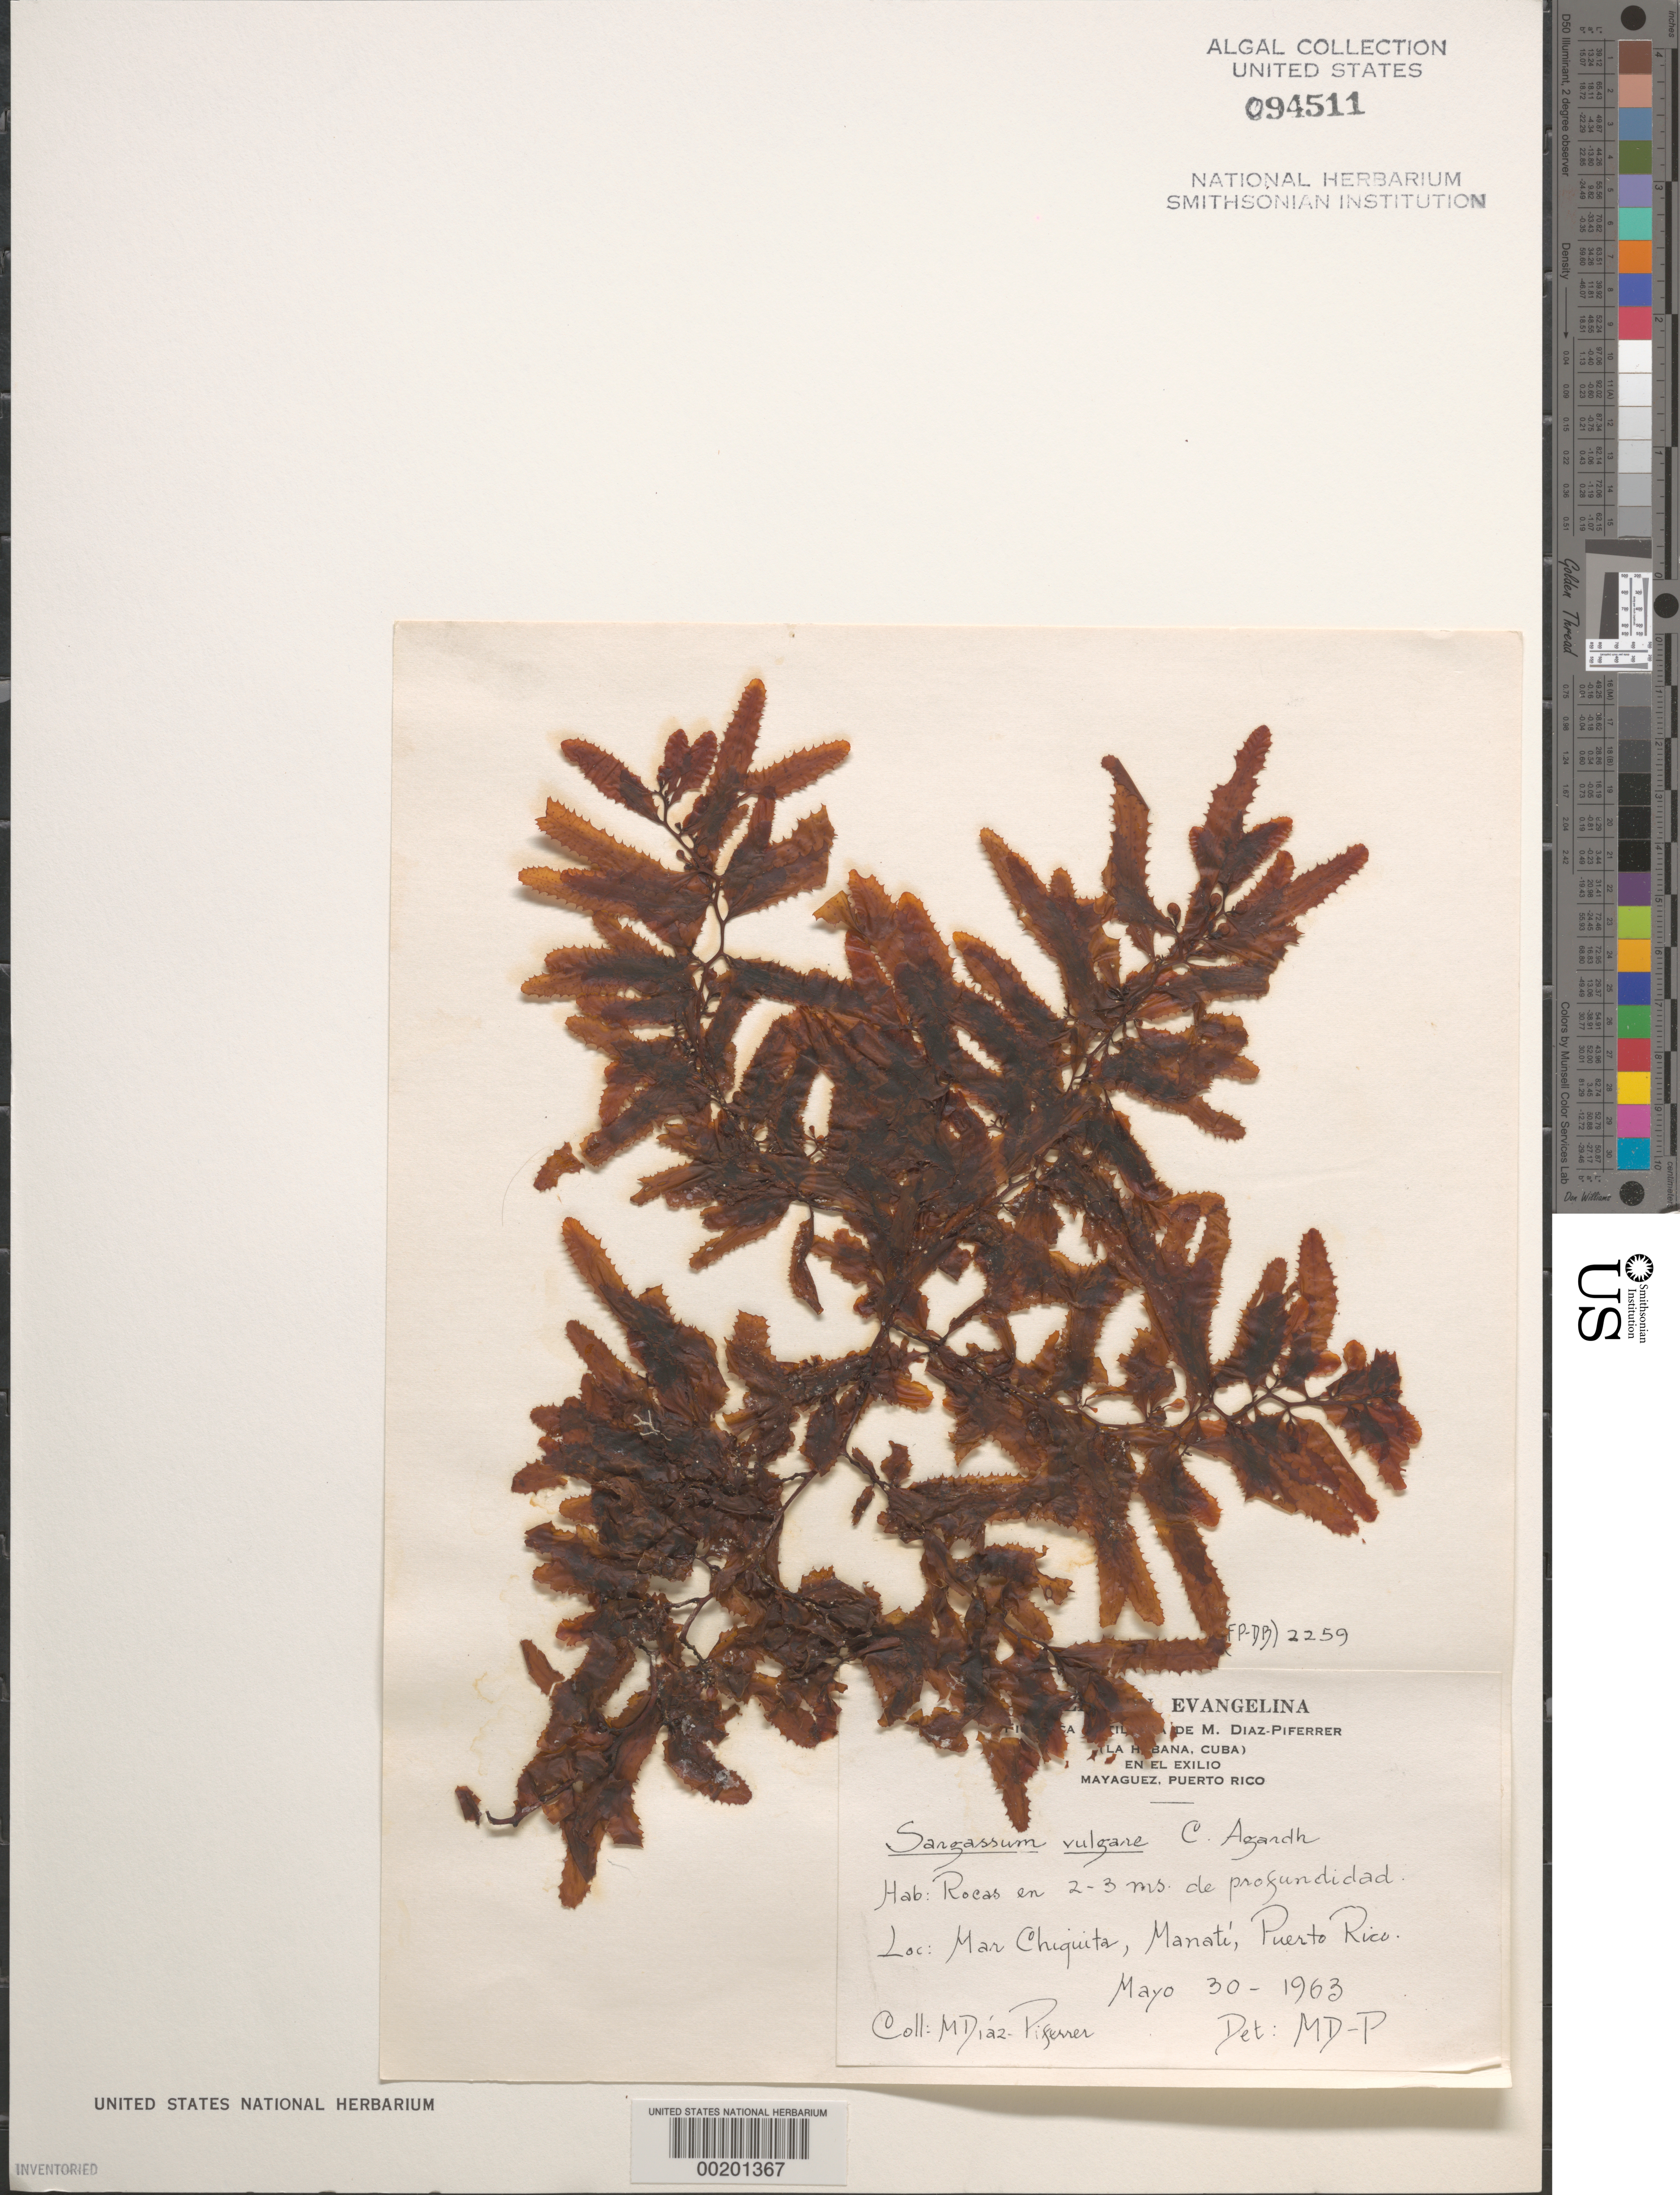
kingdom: Chromista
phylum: Ochrophyta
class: Phaeophyceae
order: Fucales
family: Sargassaceae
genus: Sargassum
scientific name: Sargassum vulgare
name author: C. Agardh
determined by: Diaz-Piferrer, M.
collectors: M. Diaz-Piferrer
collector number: (fp-db) 2259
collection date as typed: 30 May 1963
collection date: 1963-05-30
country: Puerto Rico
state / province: Manati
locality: Mar Chiquita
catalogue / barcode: US 94511